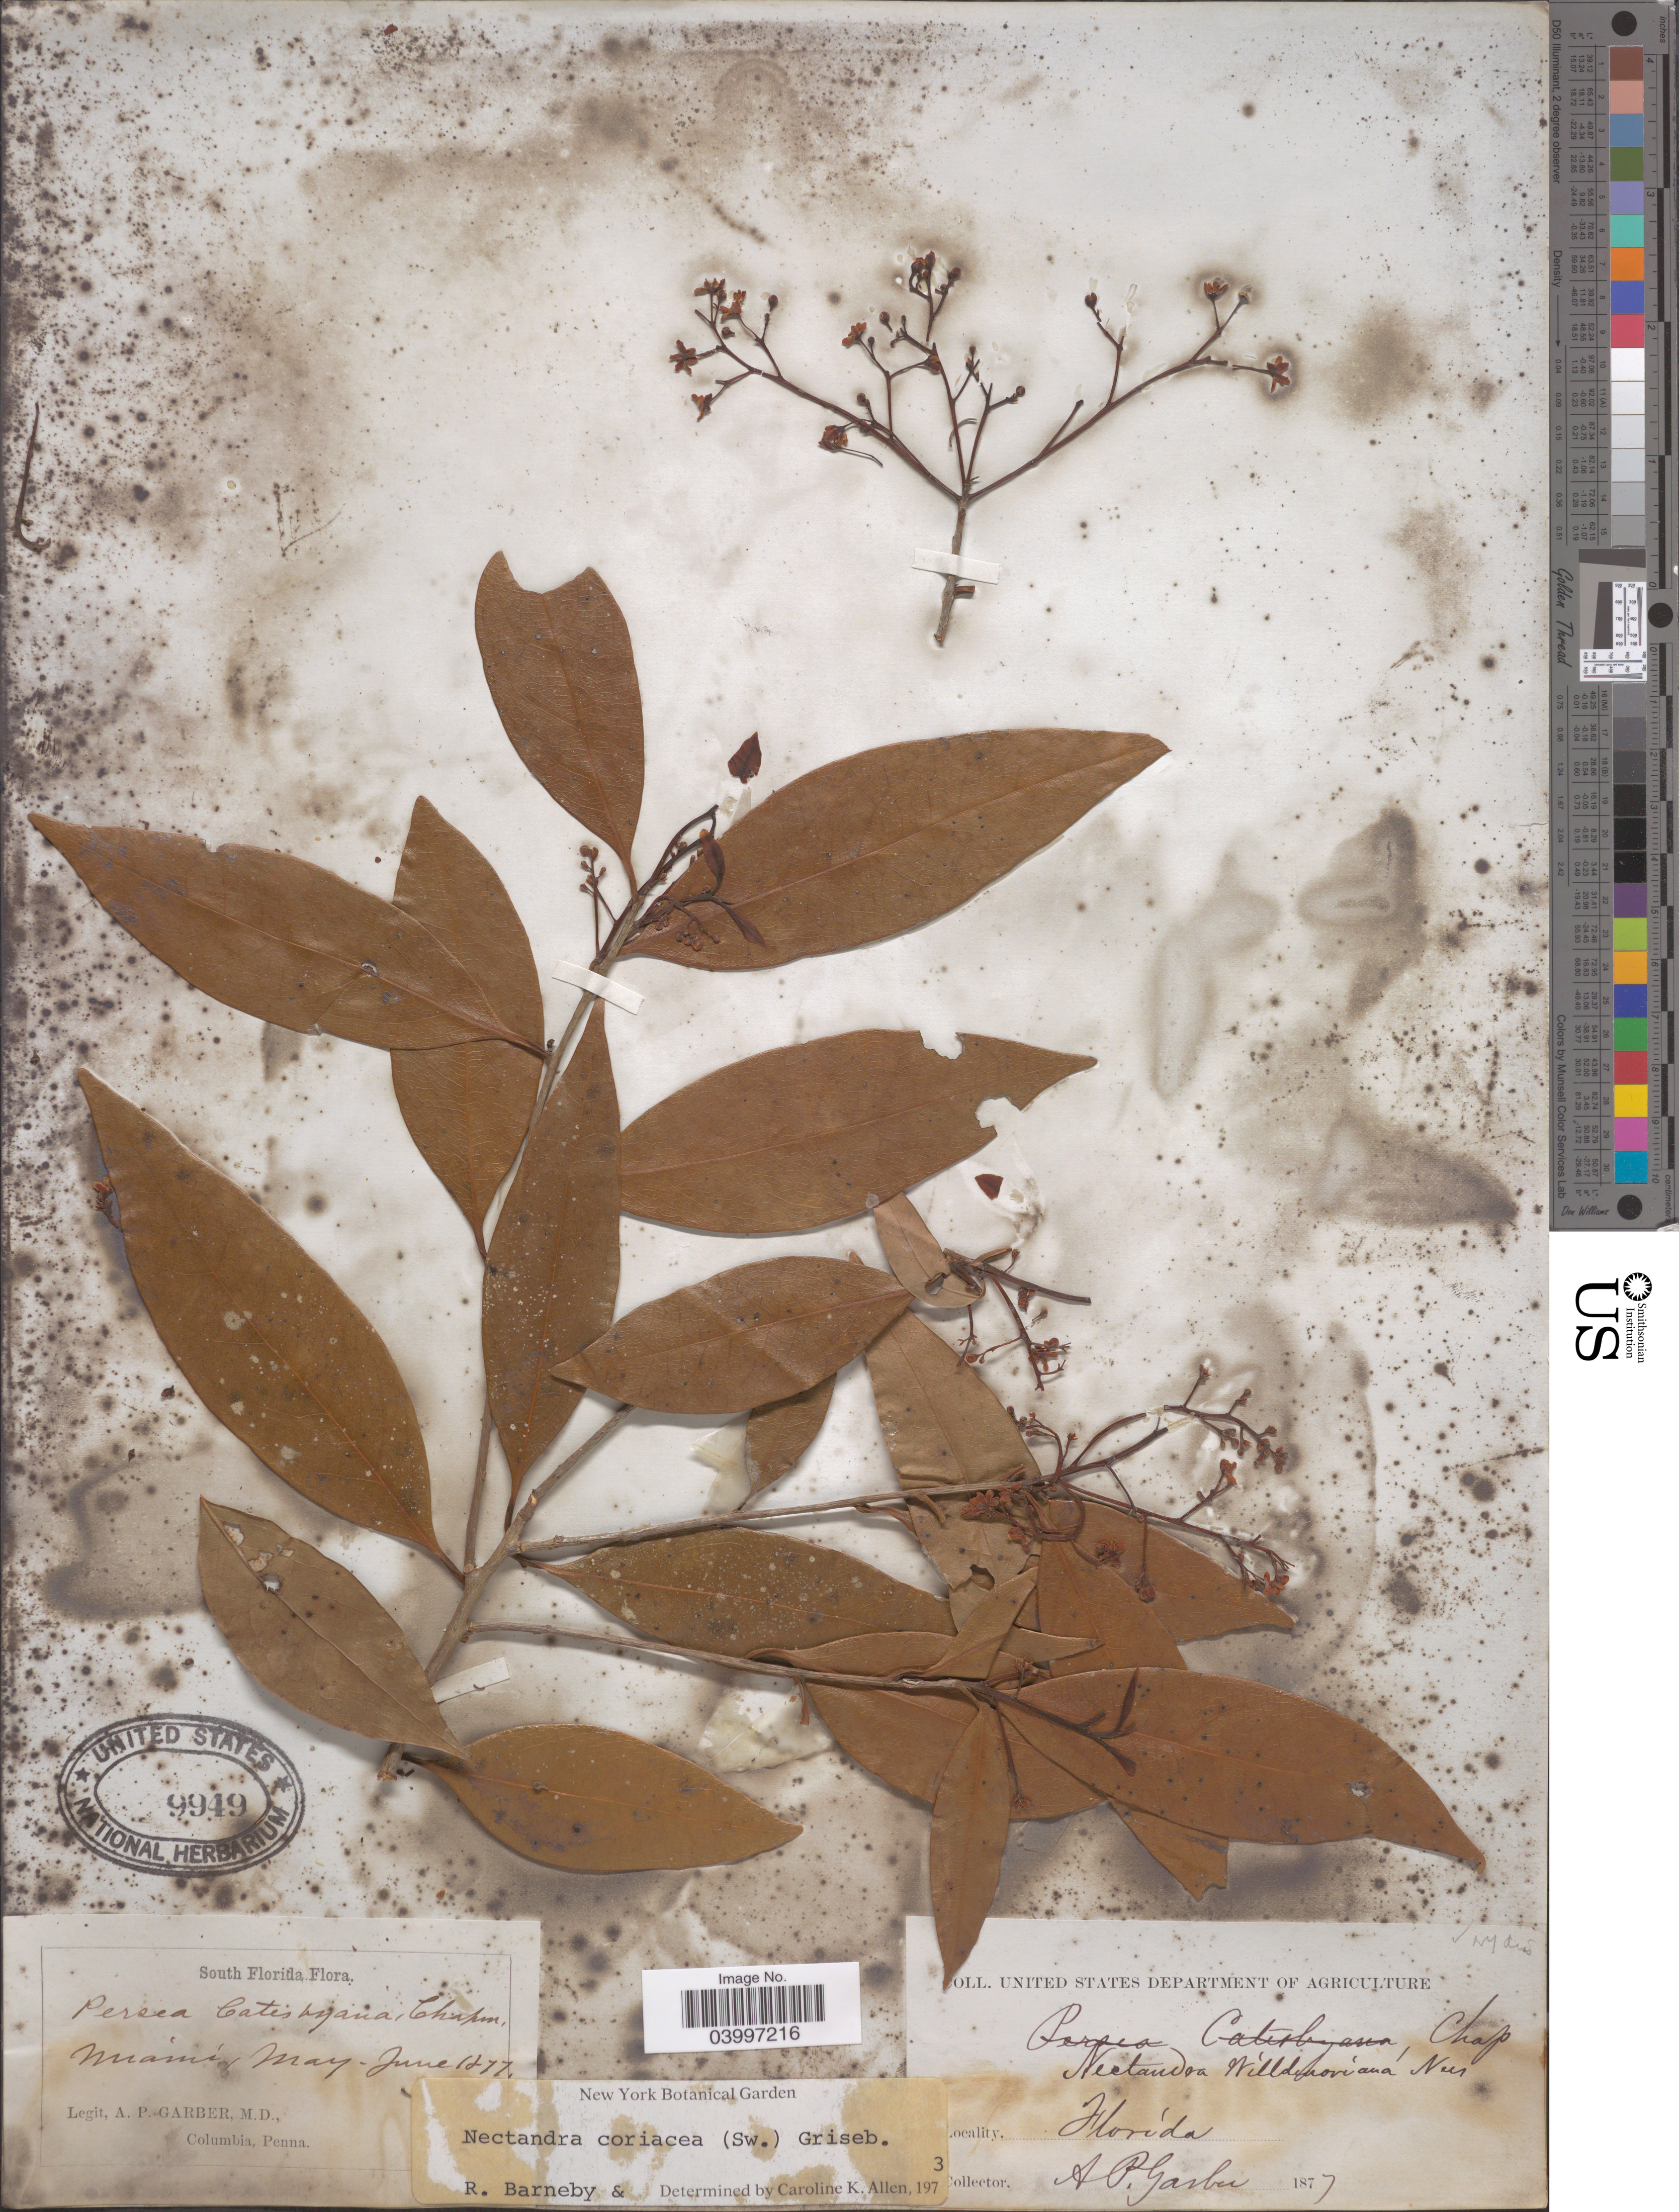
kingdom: Plantae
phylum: Tracheophyta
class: Magnoliopsida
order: Laurales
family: Lauraceae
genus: Nectandra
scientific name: Nectandra coriacea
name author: (Sw.) Griseb.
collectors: A. P. Garber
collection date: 1877-05/1877-06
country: United States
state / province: Florida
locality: South Florida. Miami.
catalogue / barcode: US 9949